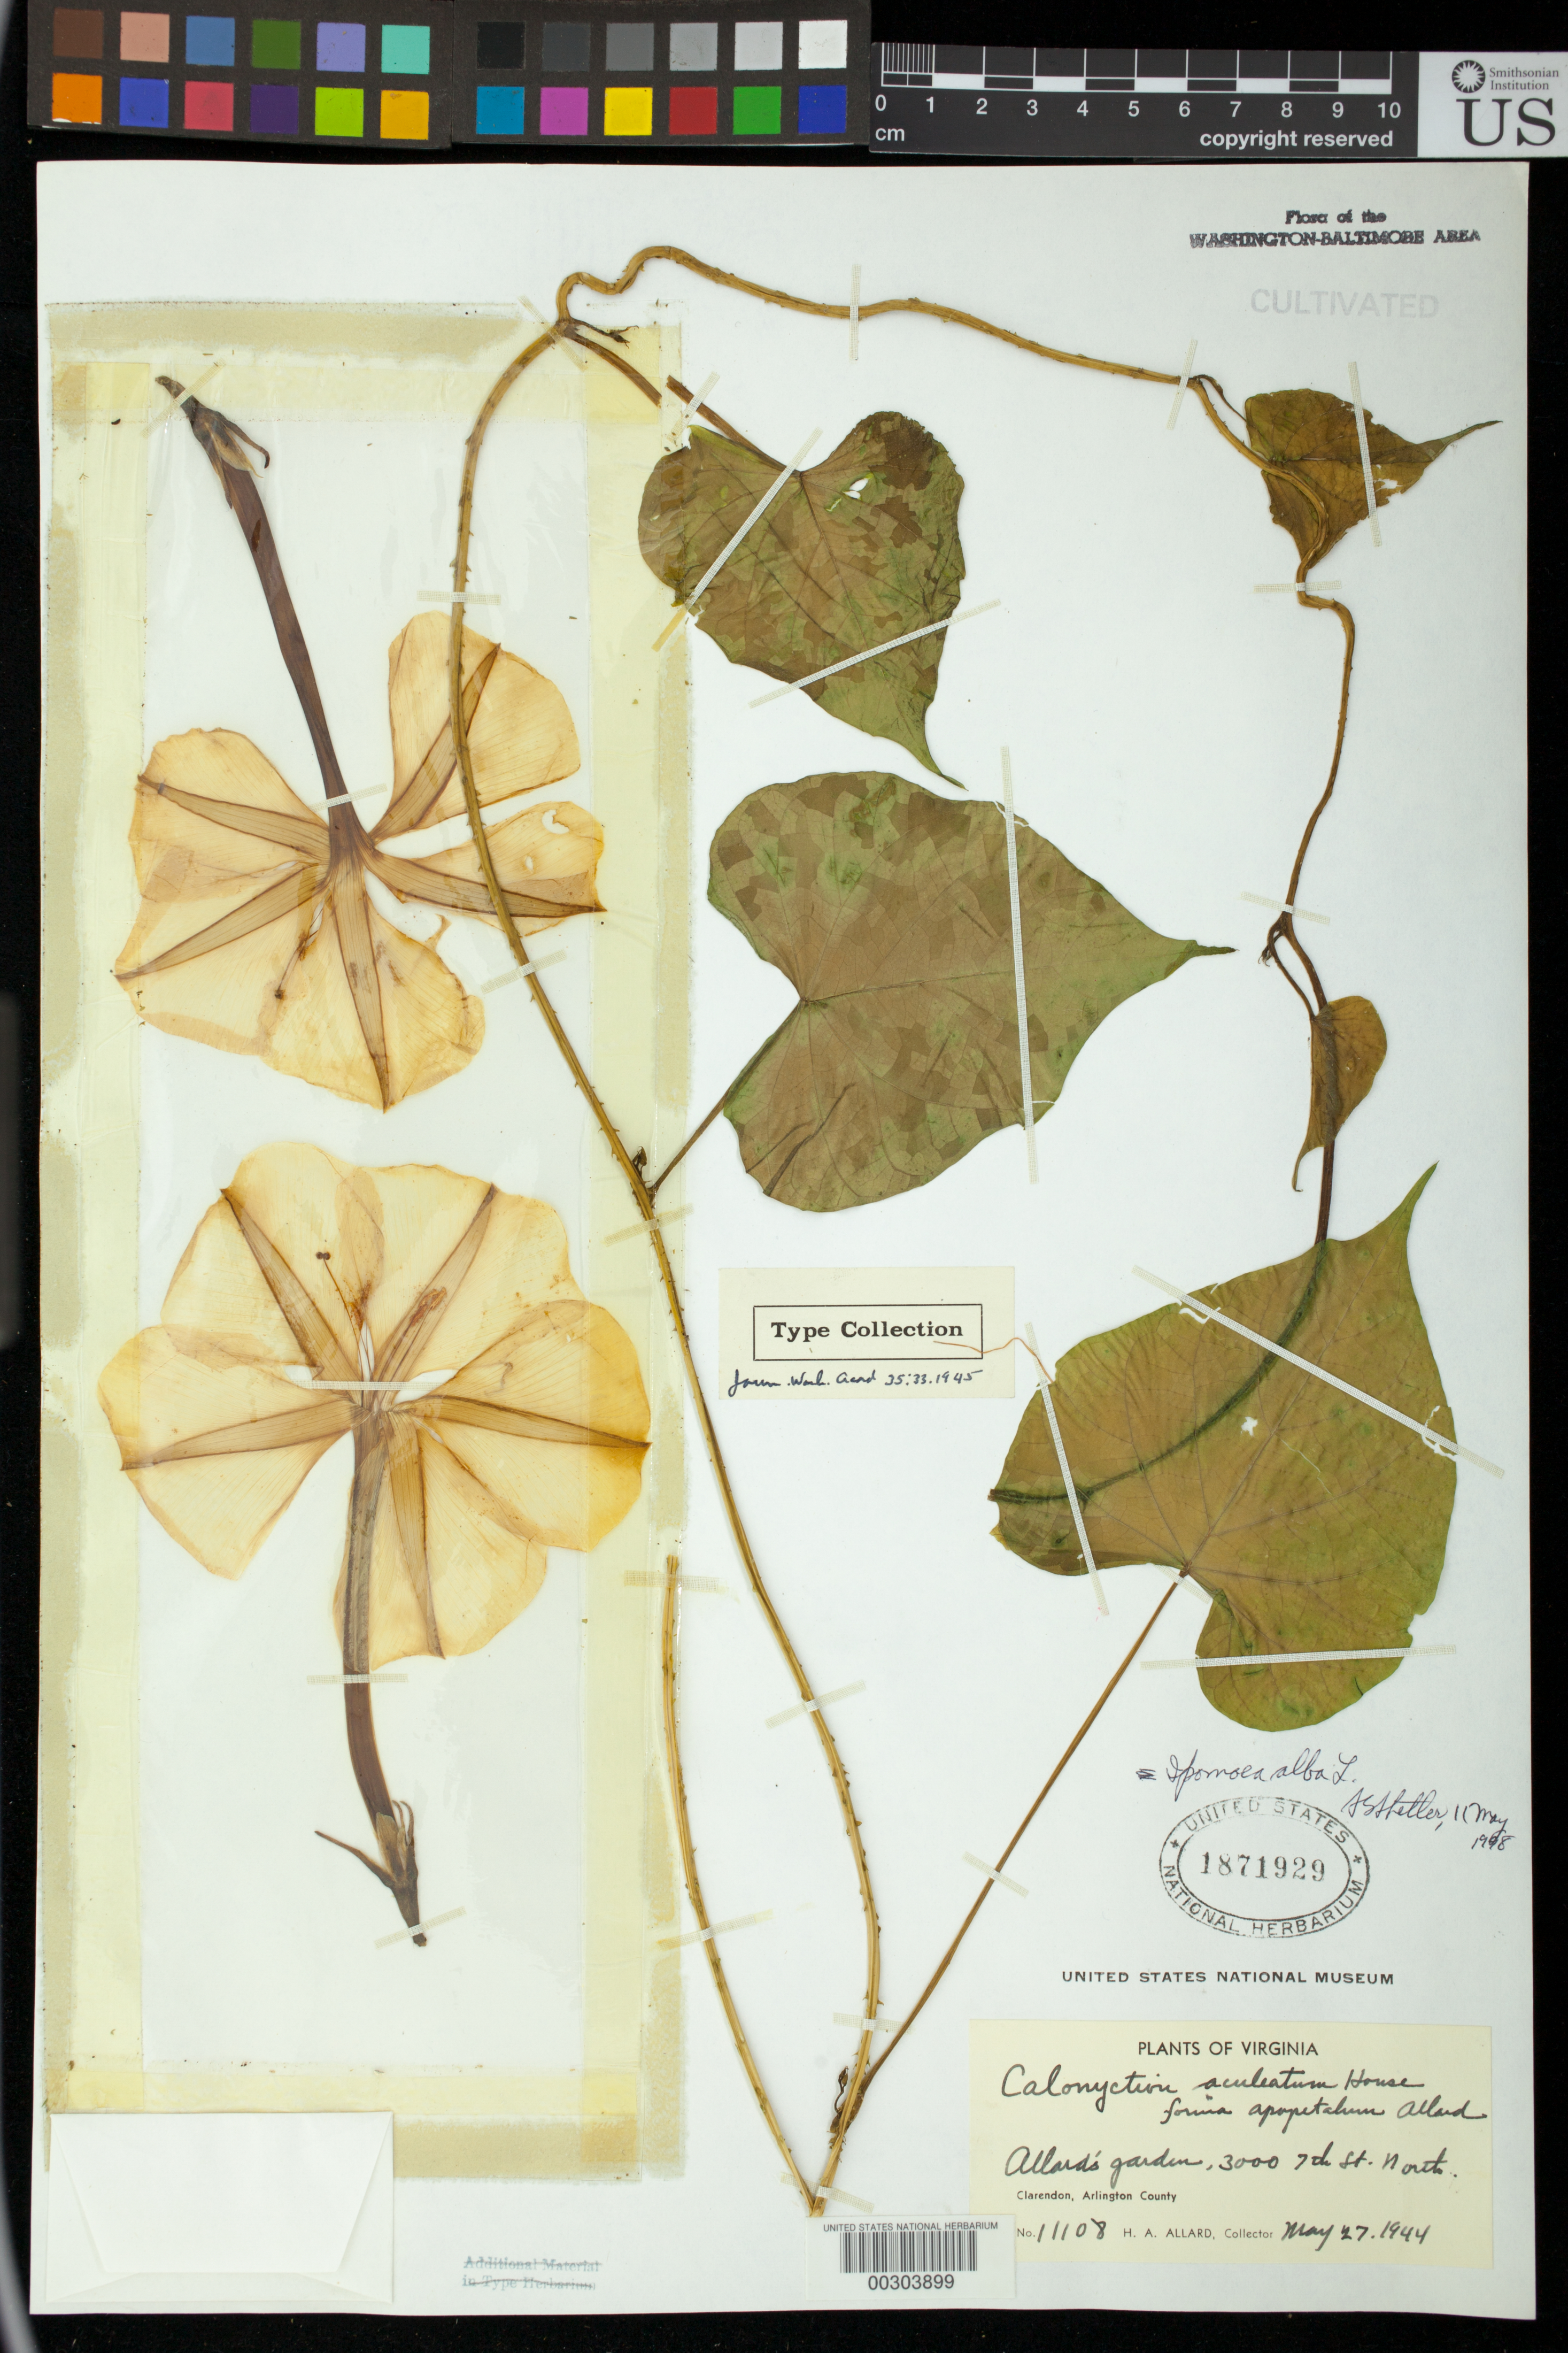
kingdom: Plantae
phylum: Tracheophyta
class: Magnoliopsida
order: Solanales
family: Convolvulaceae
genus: Calonyction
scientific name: Calonyction aculeatum f. apopetalum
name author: H.A. Allard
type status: Isotype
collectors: H. A. Allard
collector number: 11108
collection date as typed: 27 May 1944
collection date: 1944-05-27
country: United States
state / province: Virginia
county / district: Arlington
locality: Clarendon, 3000 7th St N, H.A. Allard's garden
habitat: Garden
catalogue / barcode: US 1871929